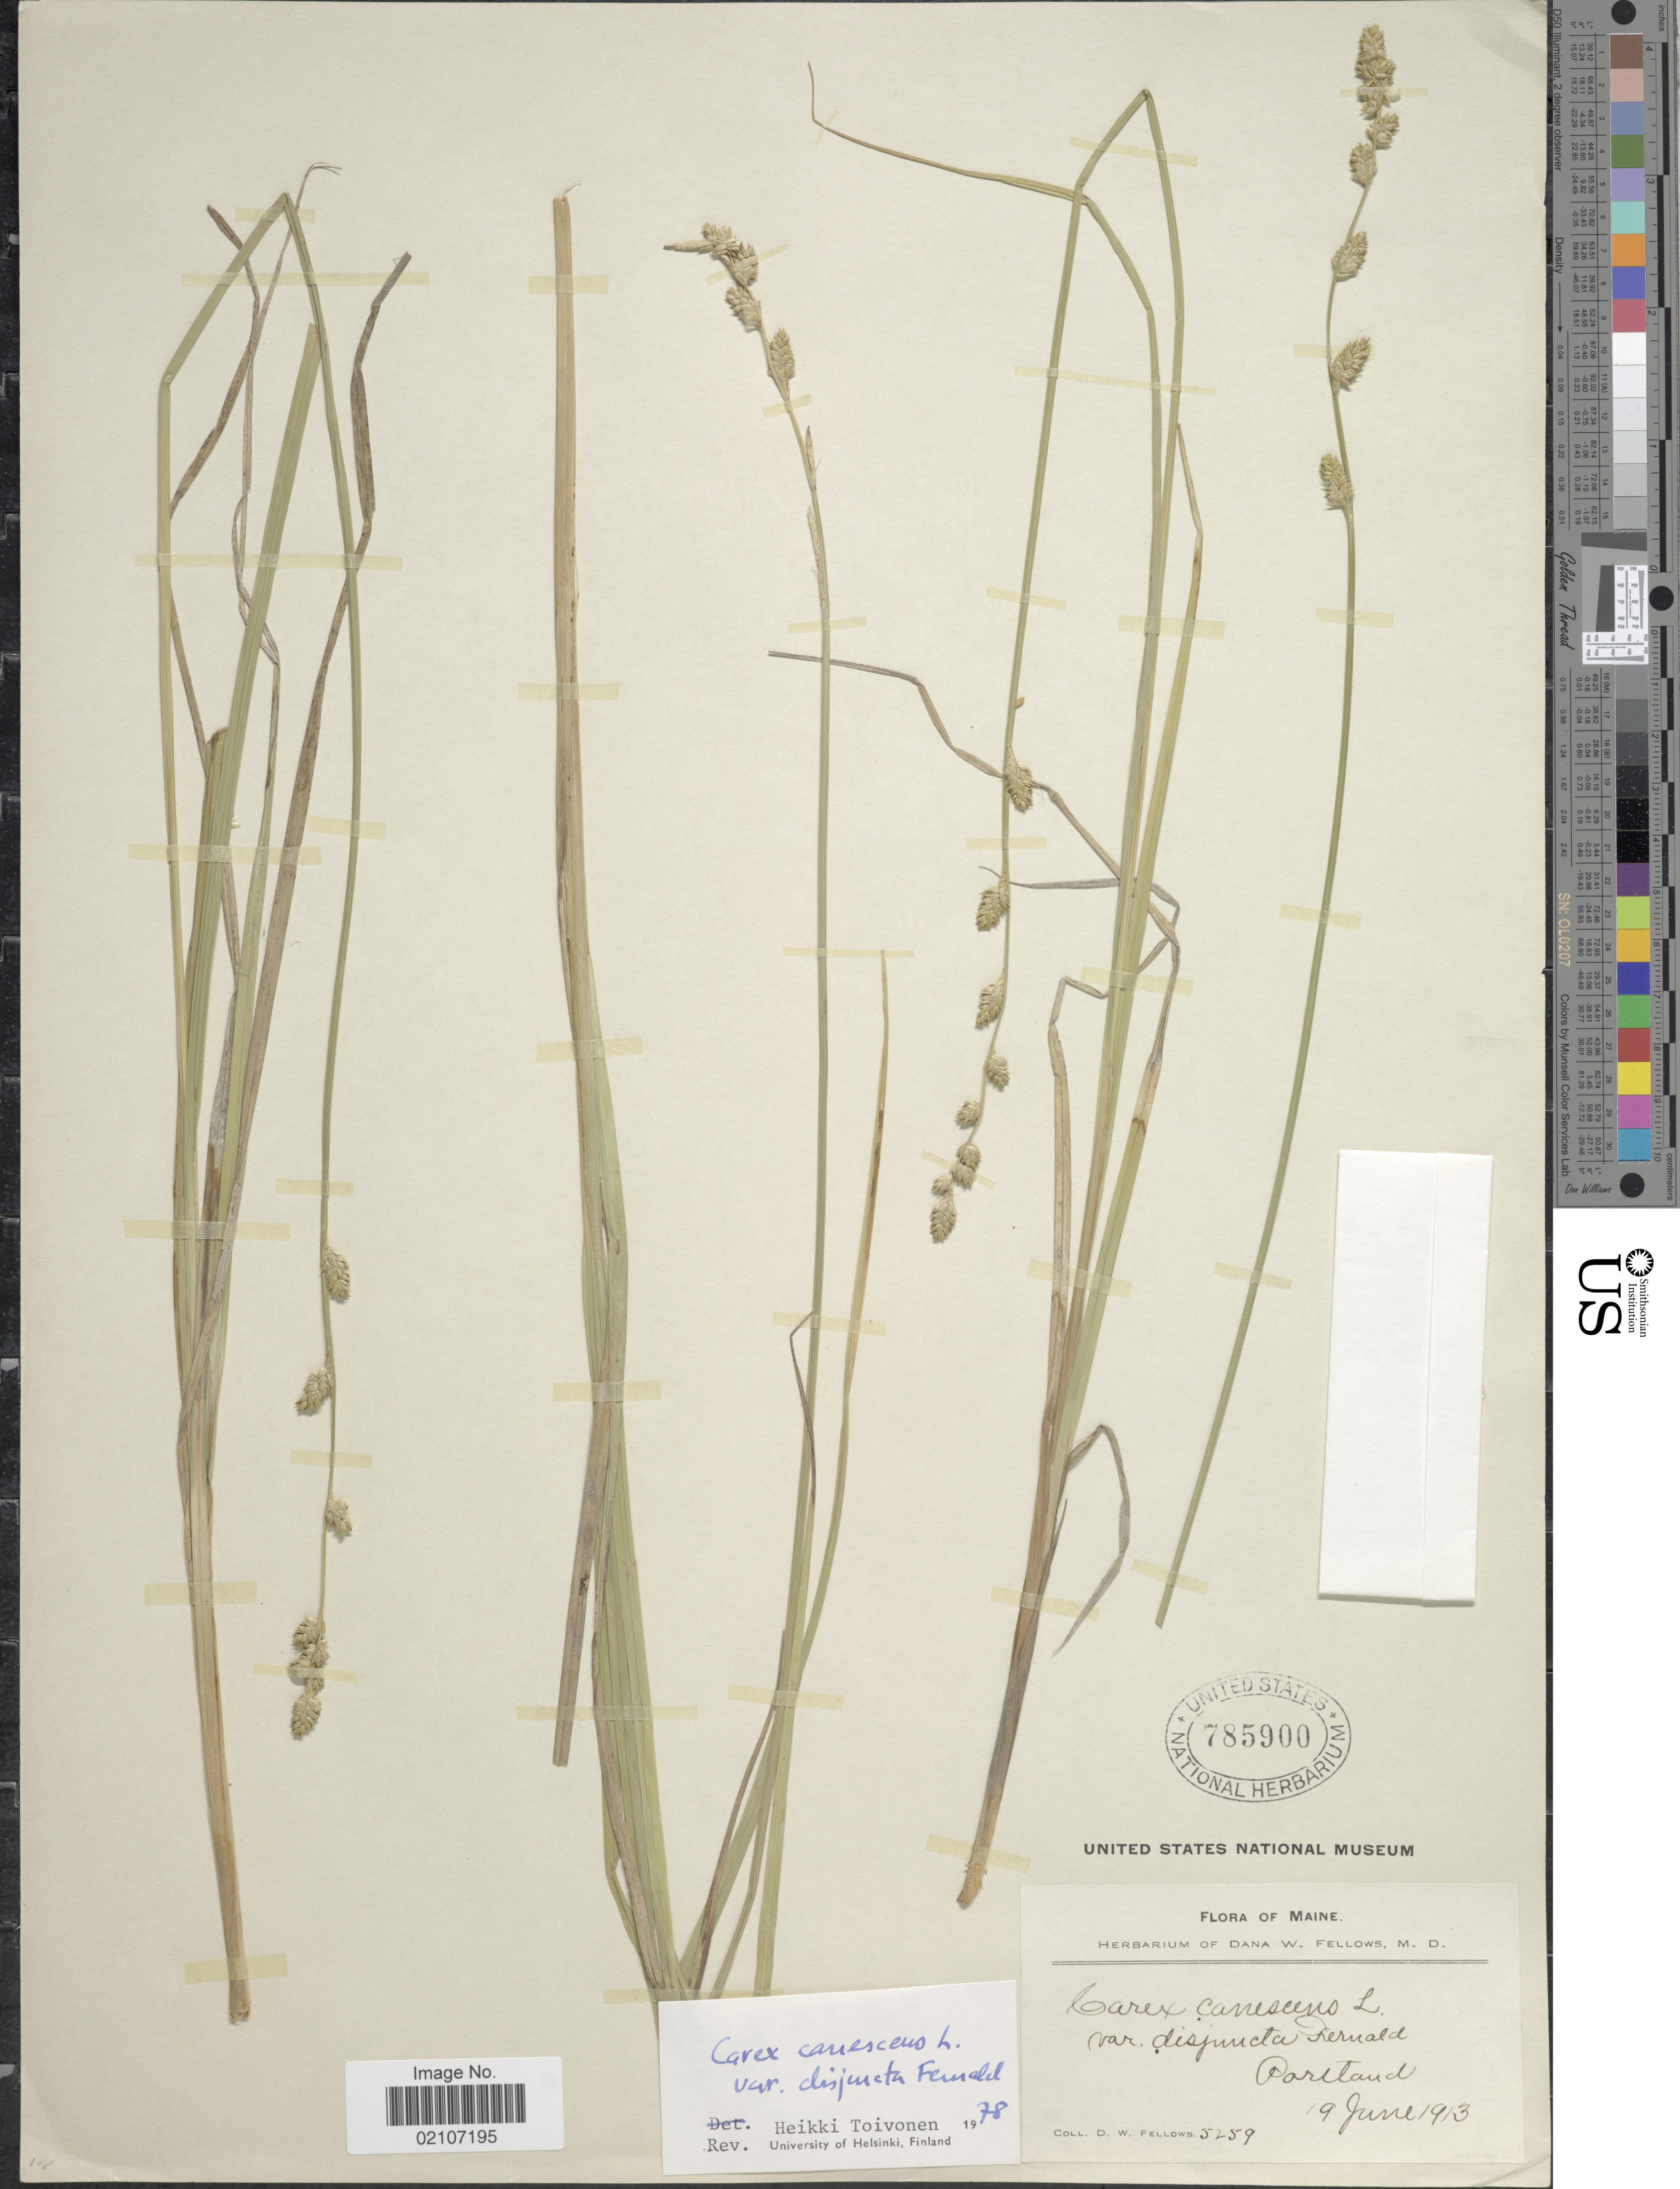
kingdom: Plantae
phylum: Tracheophyta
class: Liliopsida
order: Poales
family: Cyperaceae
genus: Carex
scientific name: Carex canescens var. disjuncta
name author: Fernald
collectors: D. W. Fellows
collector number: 5259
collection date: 1913-06-19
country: United States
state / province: Maine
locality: Portland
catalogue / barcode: US 785900